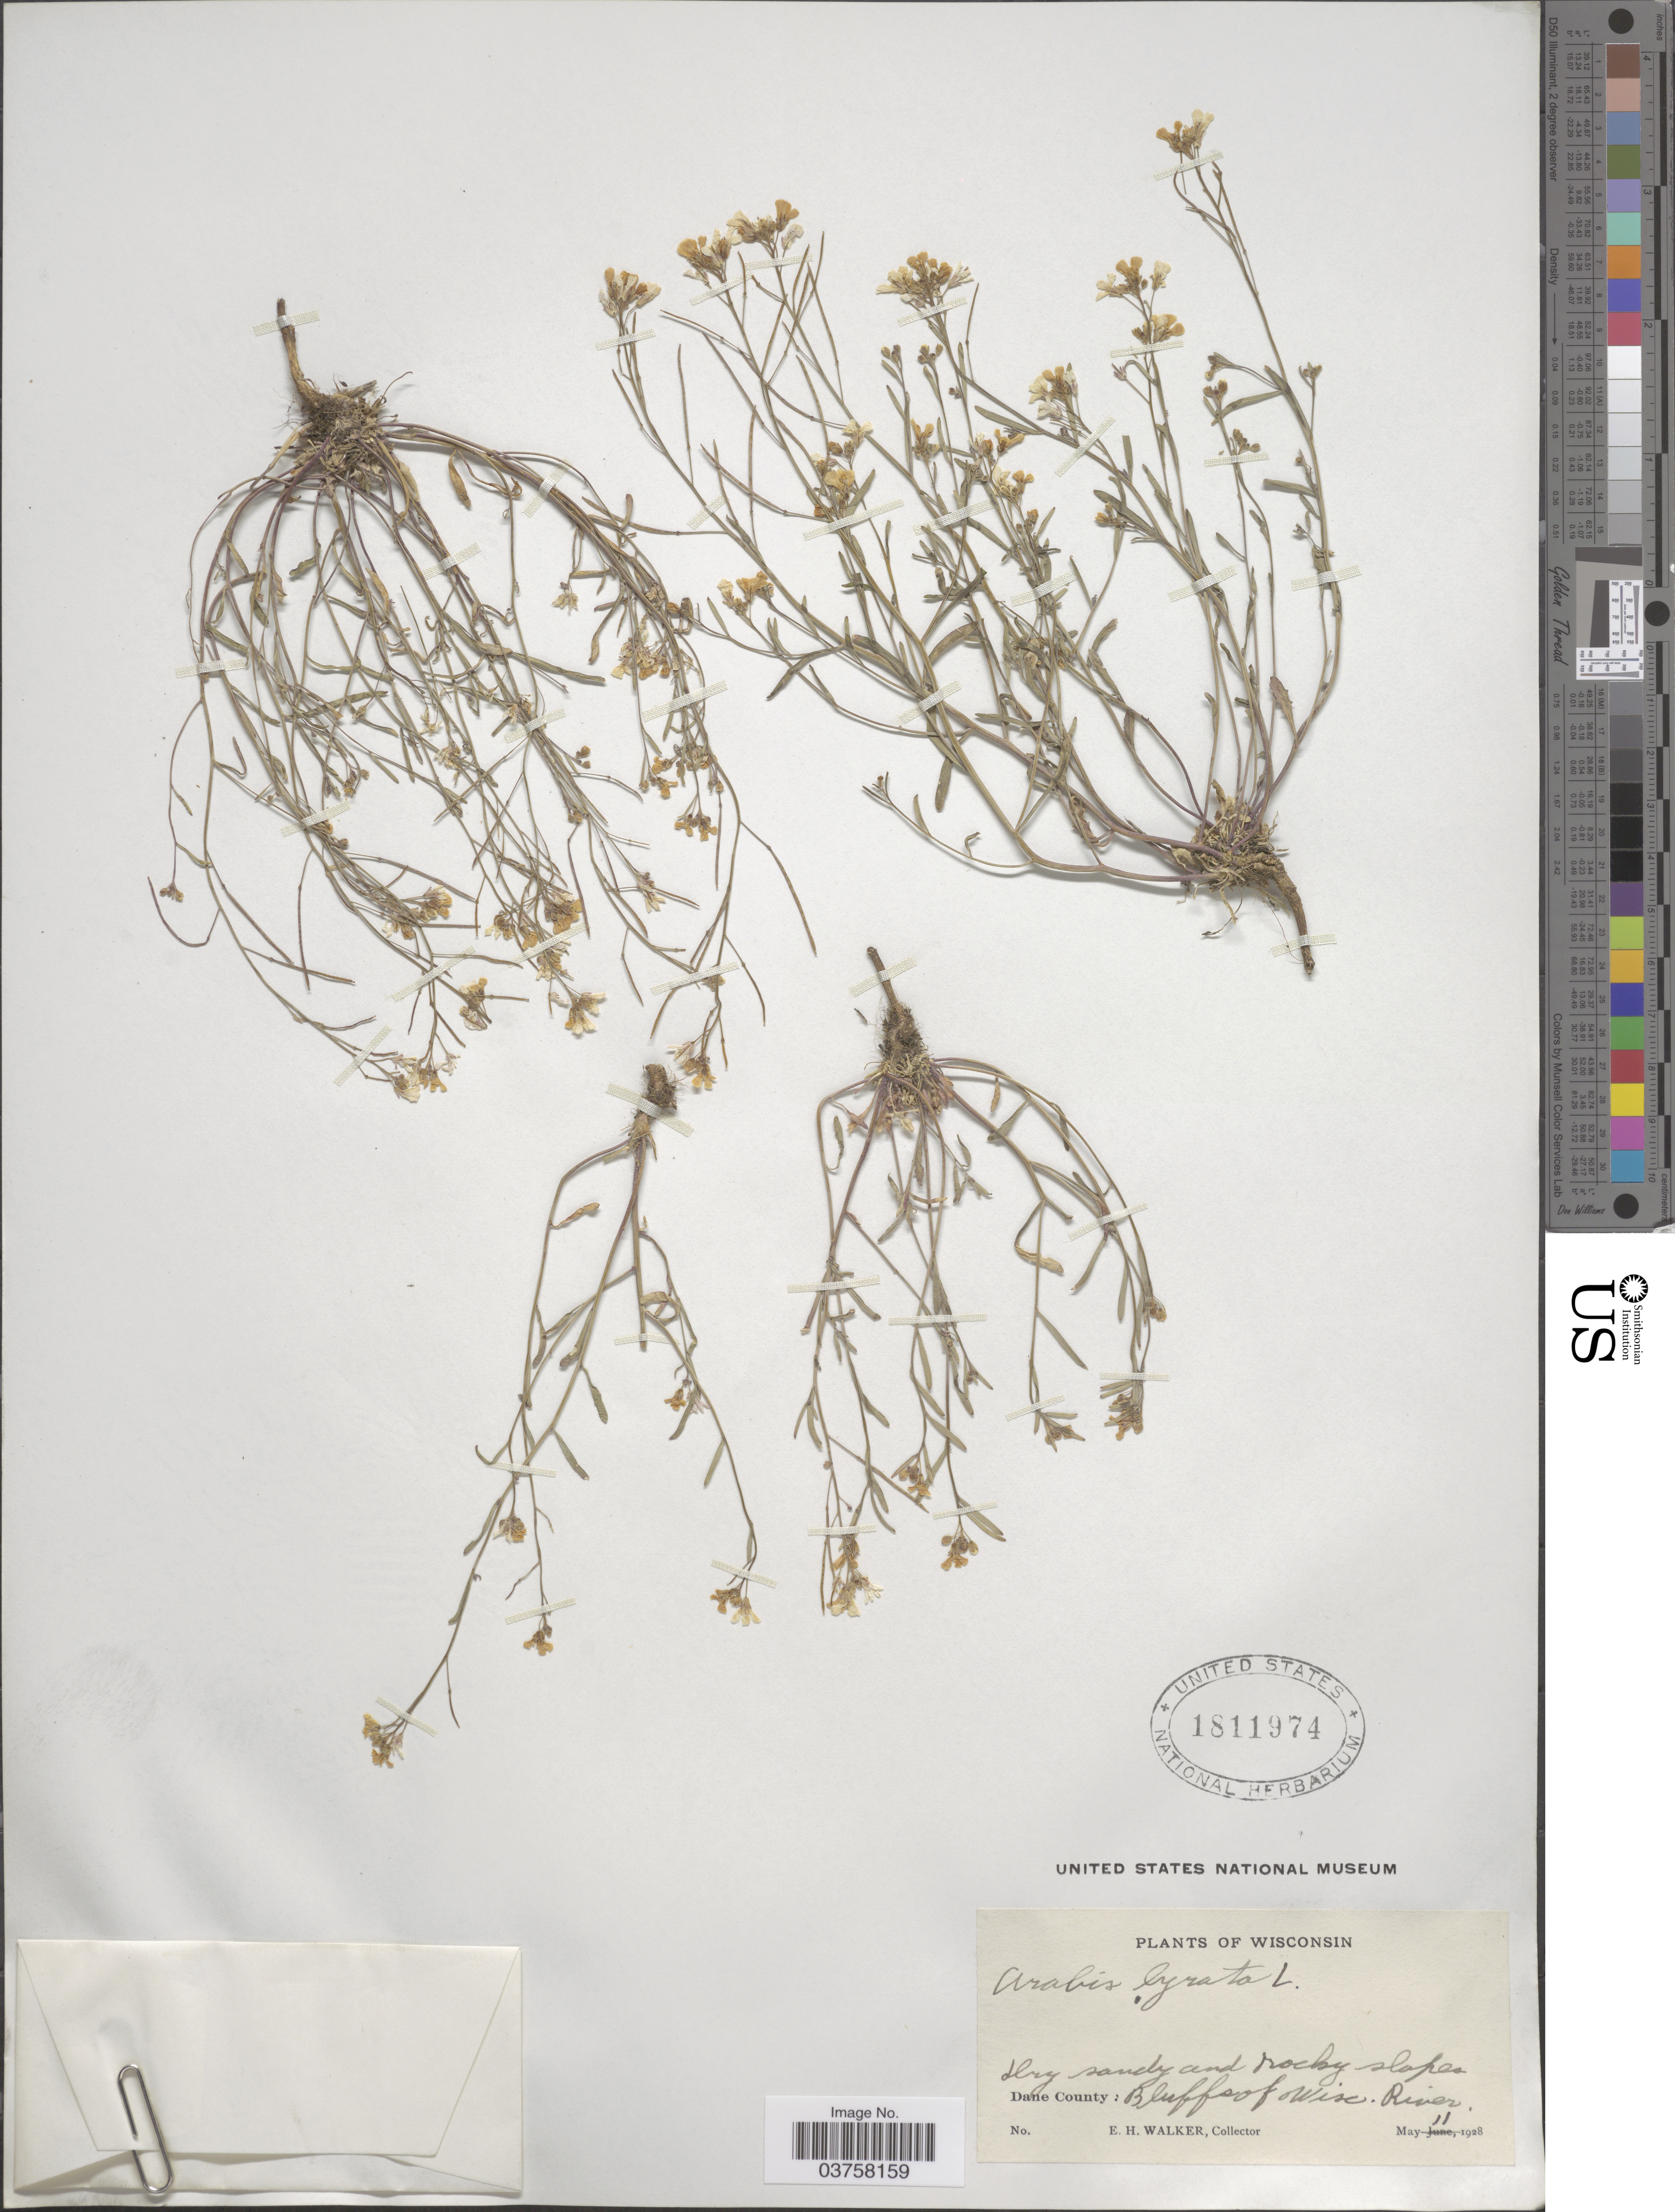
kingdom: Plantae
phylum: Tracheophyta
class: Magnoliopsida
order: Brassicales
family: Brassicaceae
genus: Arabis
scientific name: Arabis lyrata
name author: L.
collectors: E. H. Walker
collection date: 1928-05-11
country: United States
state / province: Wisconsin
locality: Dane County: Bluffs of Wisc. River.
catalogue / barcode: US 1811974